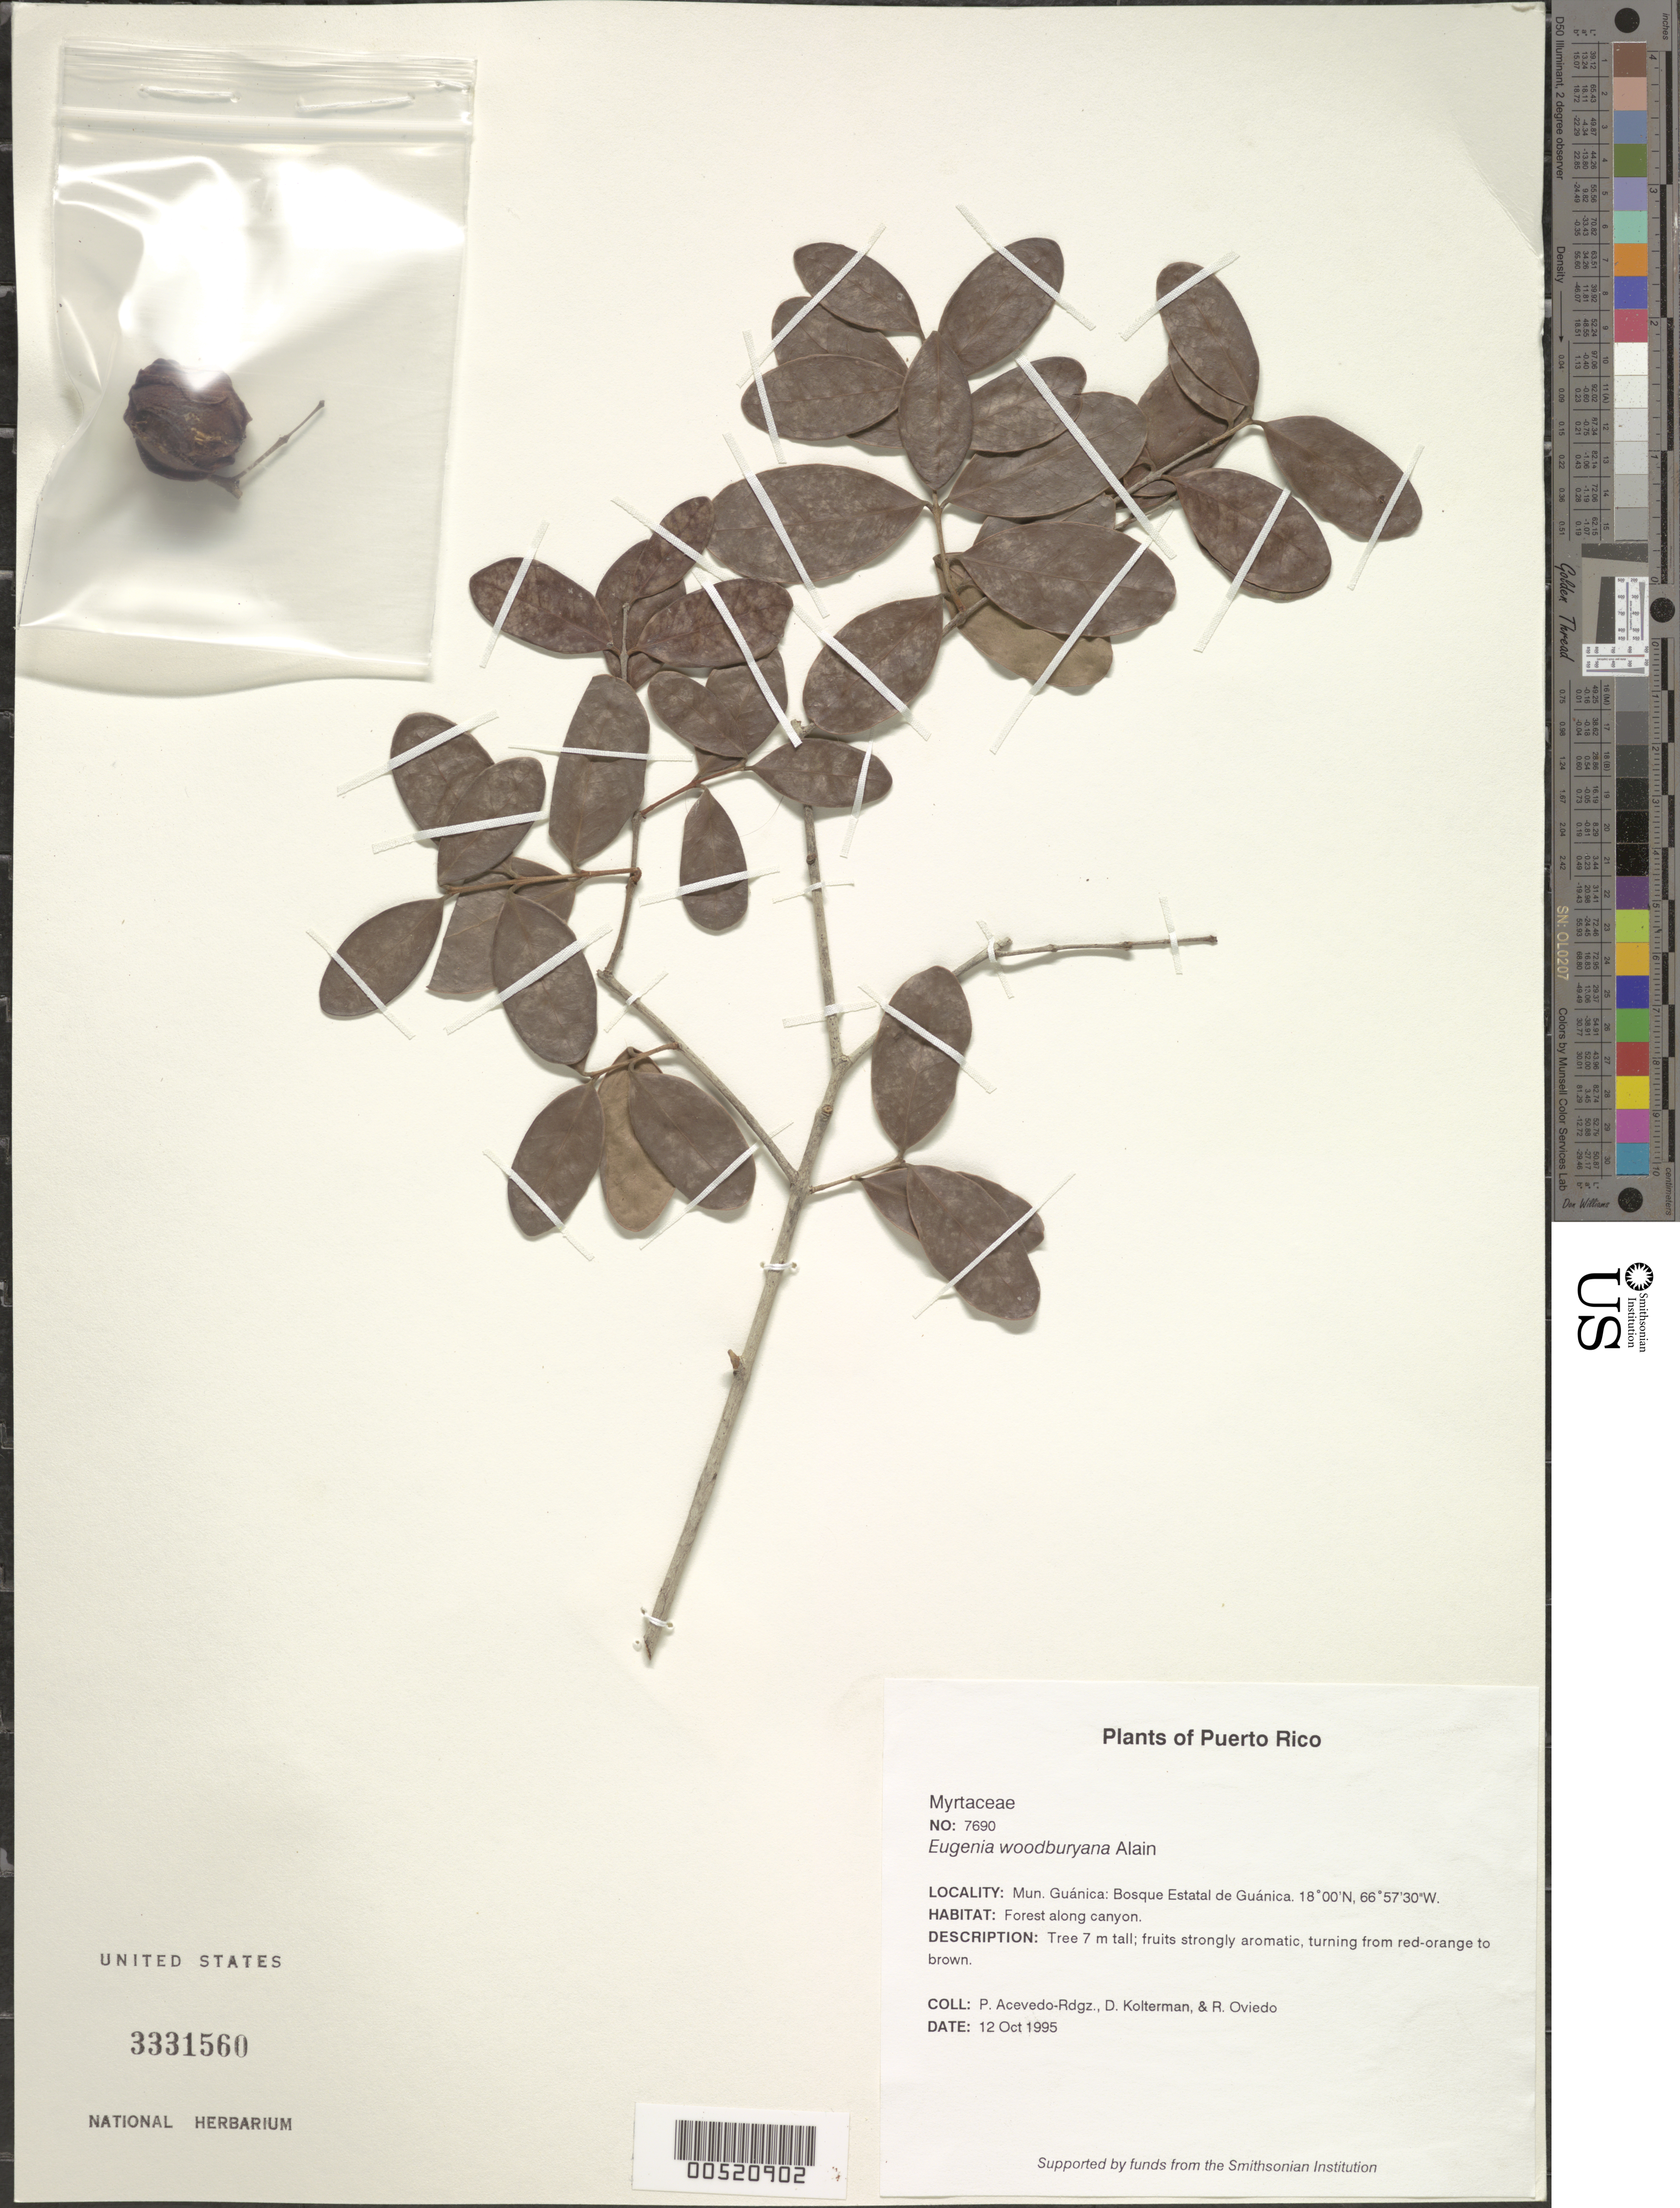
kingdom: Plantae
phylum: Tracheophyta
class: Magnoliopsida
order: Myrtales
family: Myrtaceae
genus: Eugenia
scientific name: Eugenia woodburyana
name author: Alain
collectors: P. Acevedo-Rodr., D. Kolterman & R. Oviedo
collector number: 7690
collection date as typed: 12 Oct 1995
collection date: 1995-10-12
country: Puerto Rico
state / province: Guánica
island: Puerto Rico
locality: Guánica; Bosque Estatal de Guánica; southern area of forest, off road 333, a few km from Playa Tamarindo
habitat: Forest along canyon.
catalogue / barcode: US 3331560